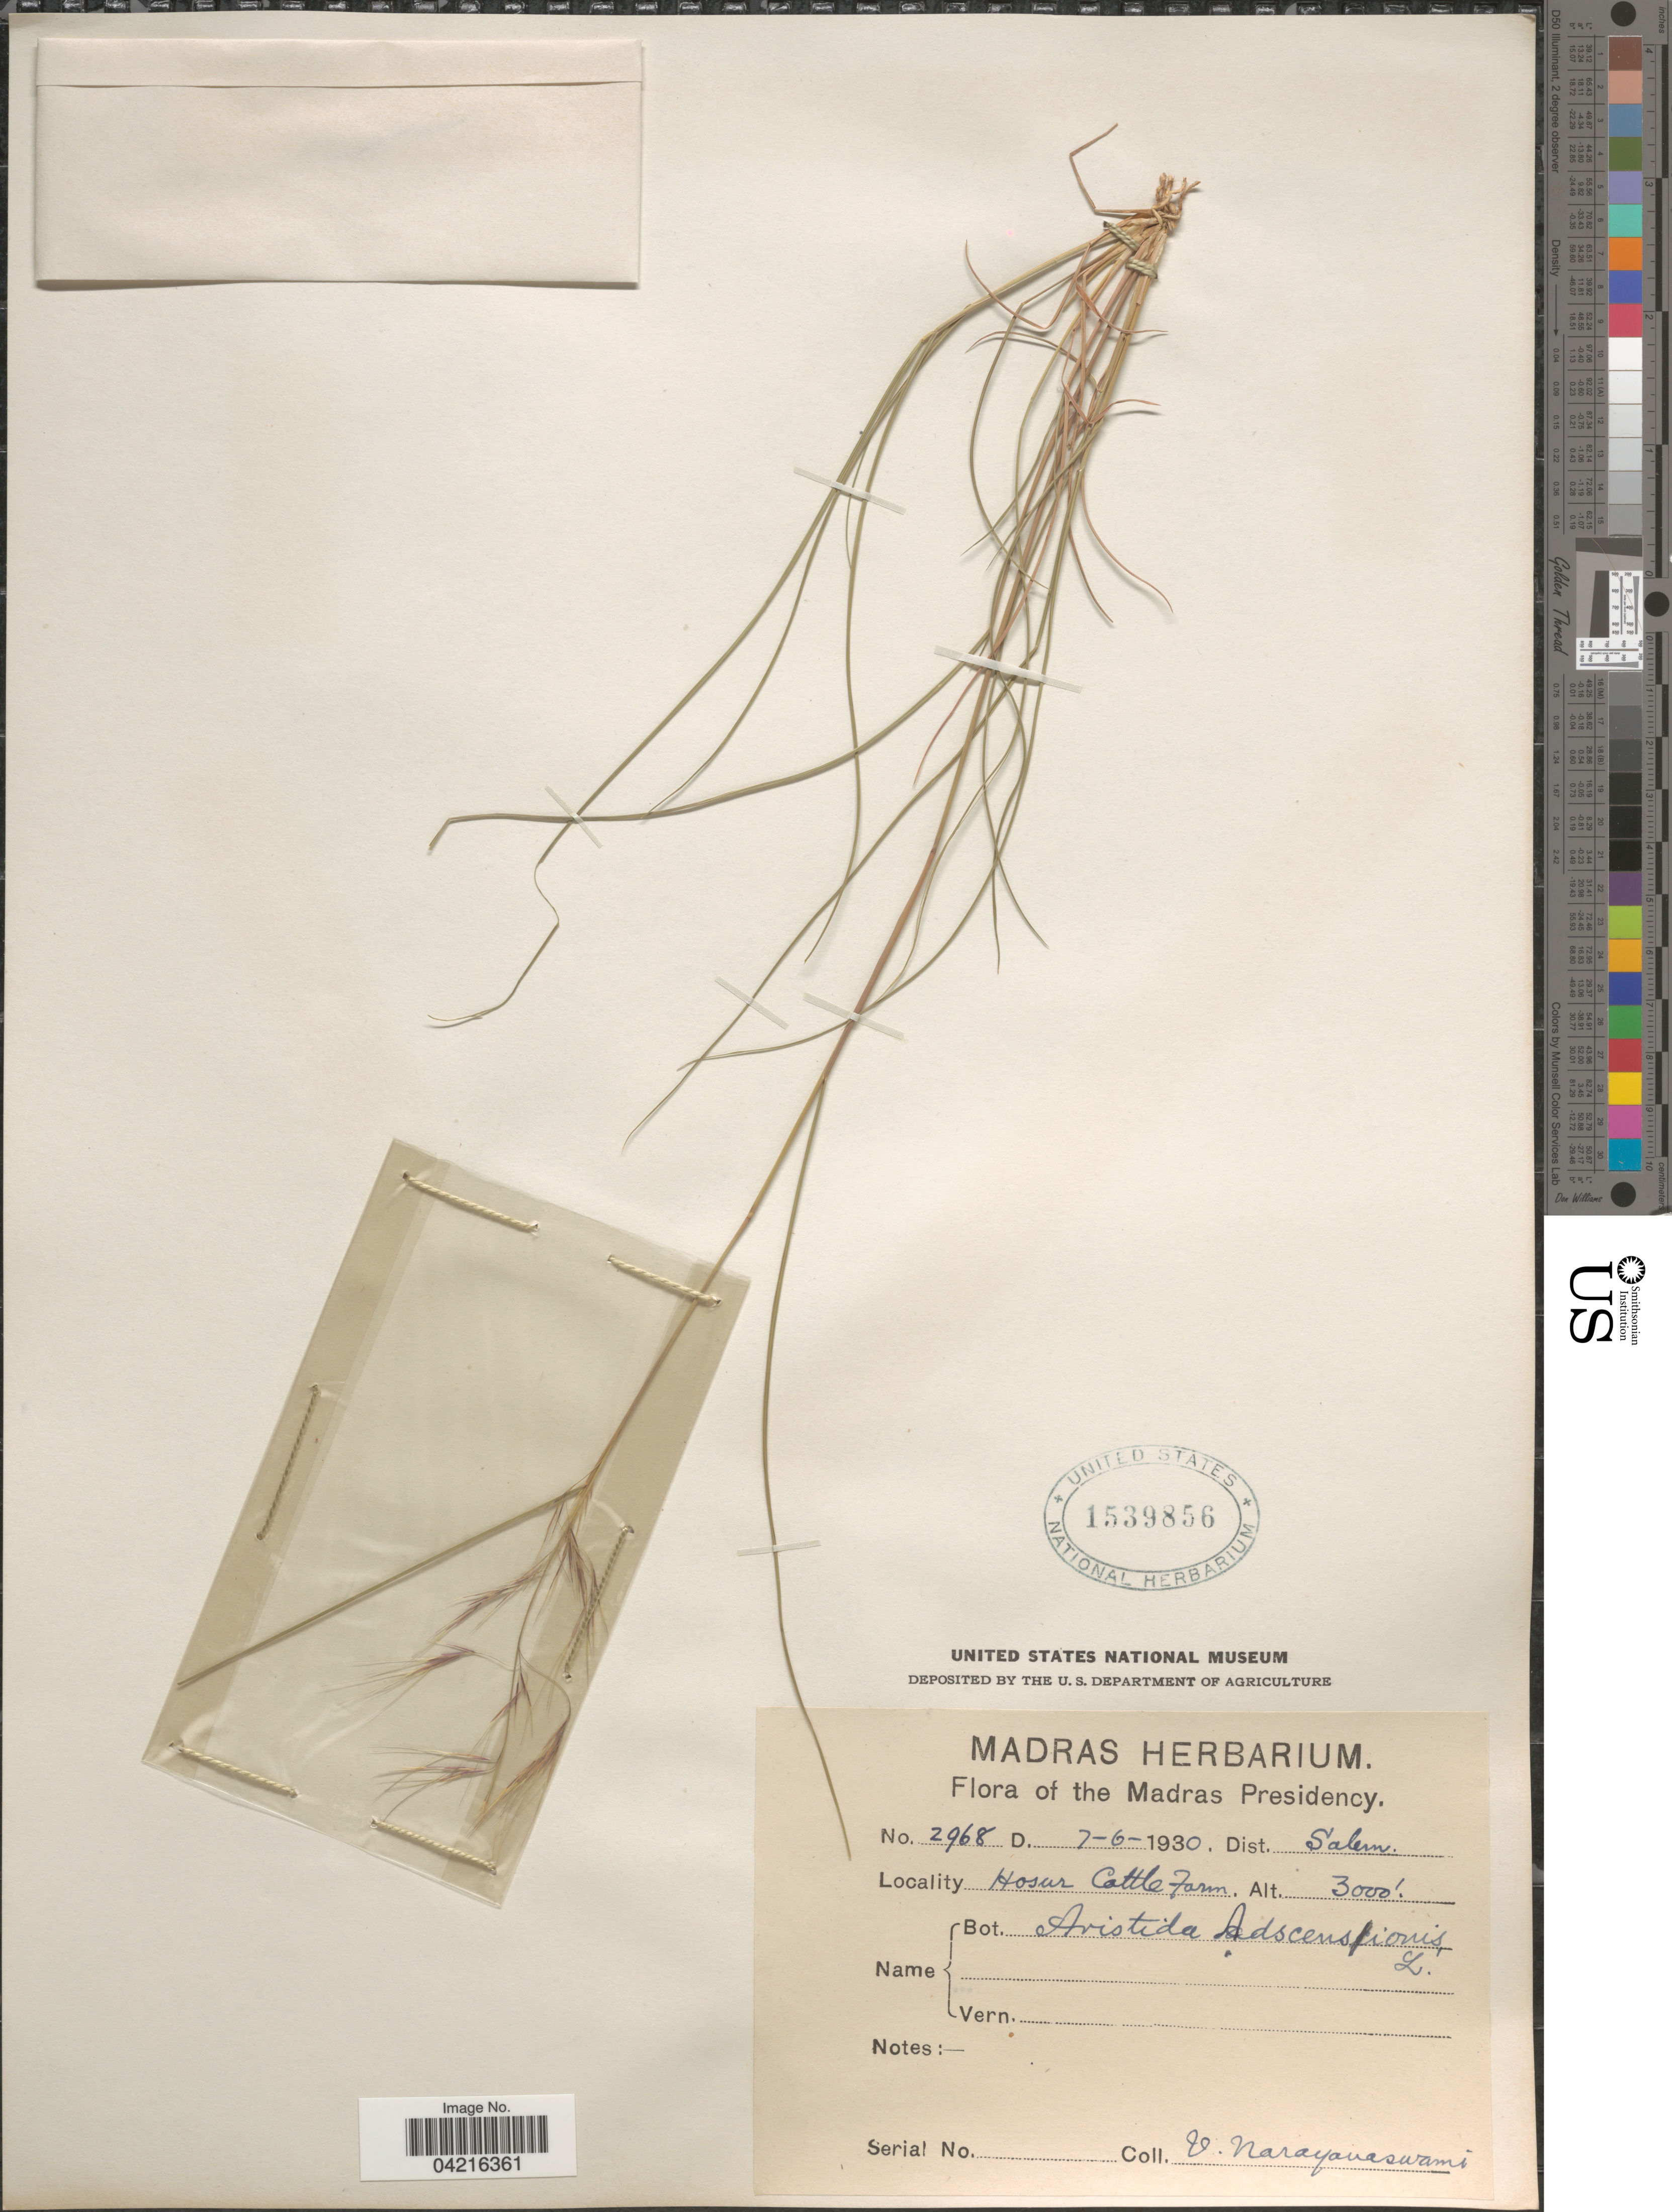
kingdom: Plantae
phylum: Tracheophyta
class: Liliopsida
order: Poales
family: Poaceae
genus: Aristida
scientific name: Aristida adscensionis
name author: L.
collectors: V. Narayanaswami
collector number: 2968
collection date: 1930-06-07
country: India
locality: Madras Presidency. Dist. Salem. Hosur Cattle Farm.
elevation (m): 914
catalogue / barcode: US 1539856